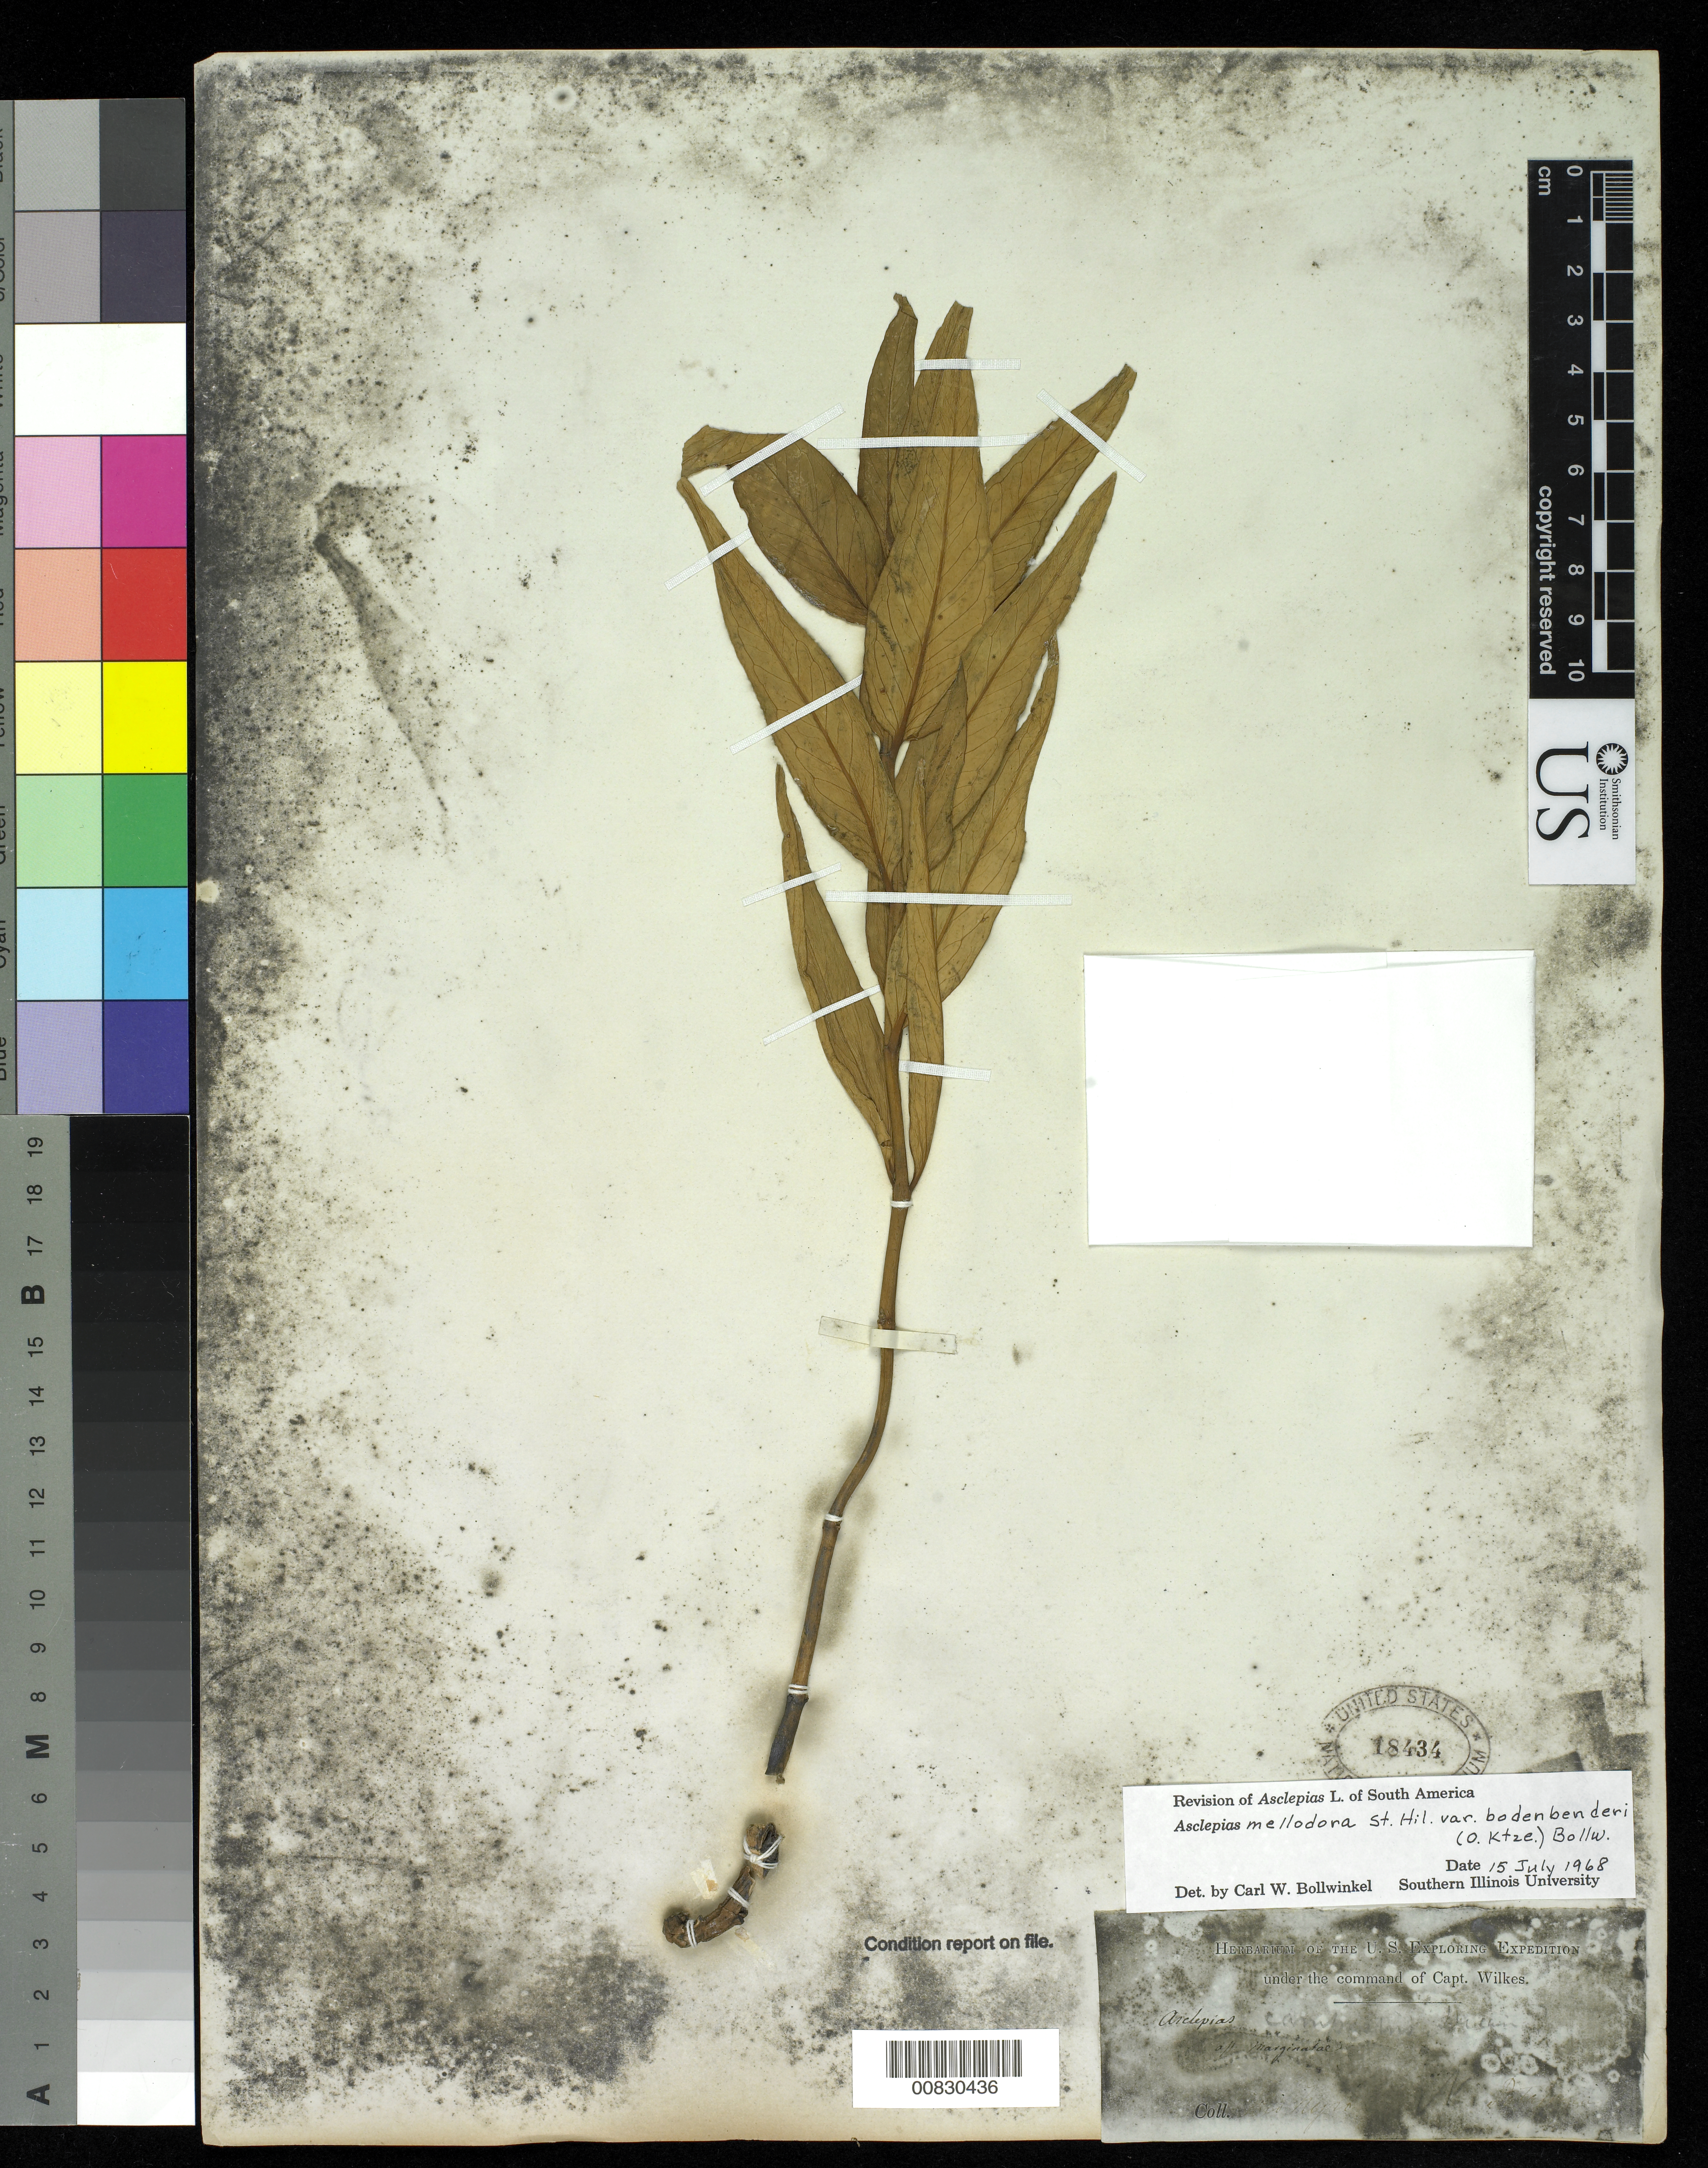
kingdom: Plantae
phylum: Tracheophyta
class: Magnoliopsida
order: Gentianales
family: Apocynaceae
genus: Asclepias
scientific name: Asclepias mellodora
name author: A. St.-Hil.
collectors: Wilkes Explor. Exped.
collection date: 1838/1842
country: Argentina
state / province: Rio Negro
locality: Rio Negro. Patagonia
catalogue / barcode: US 18434